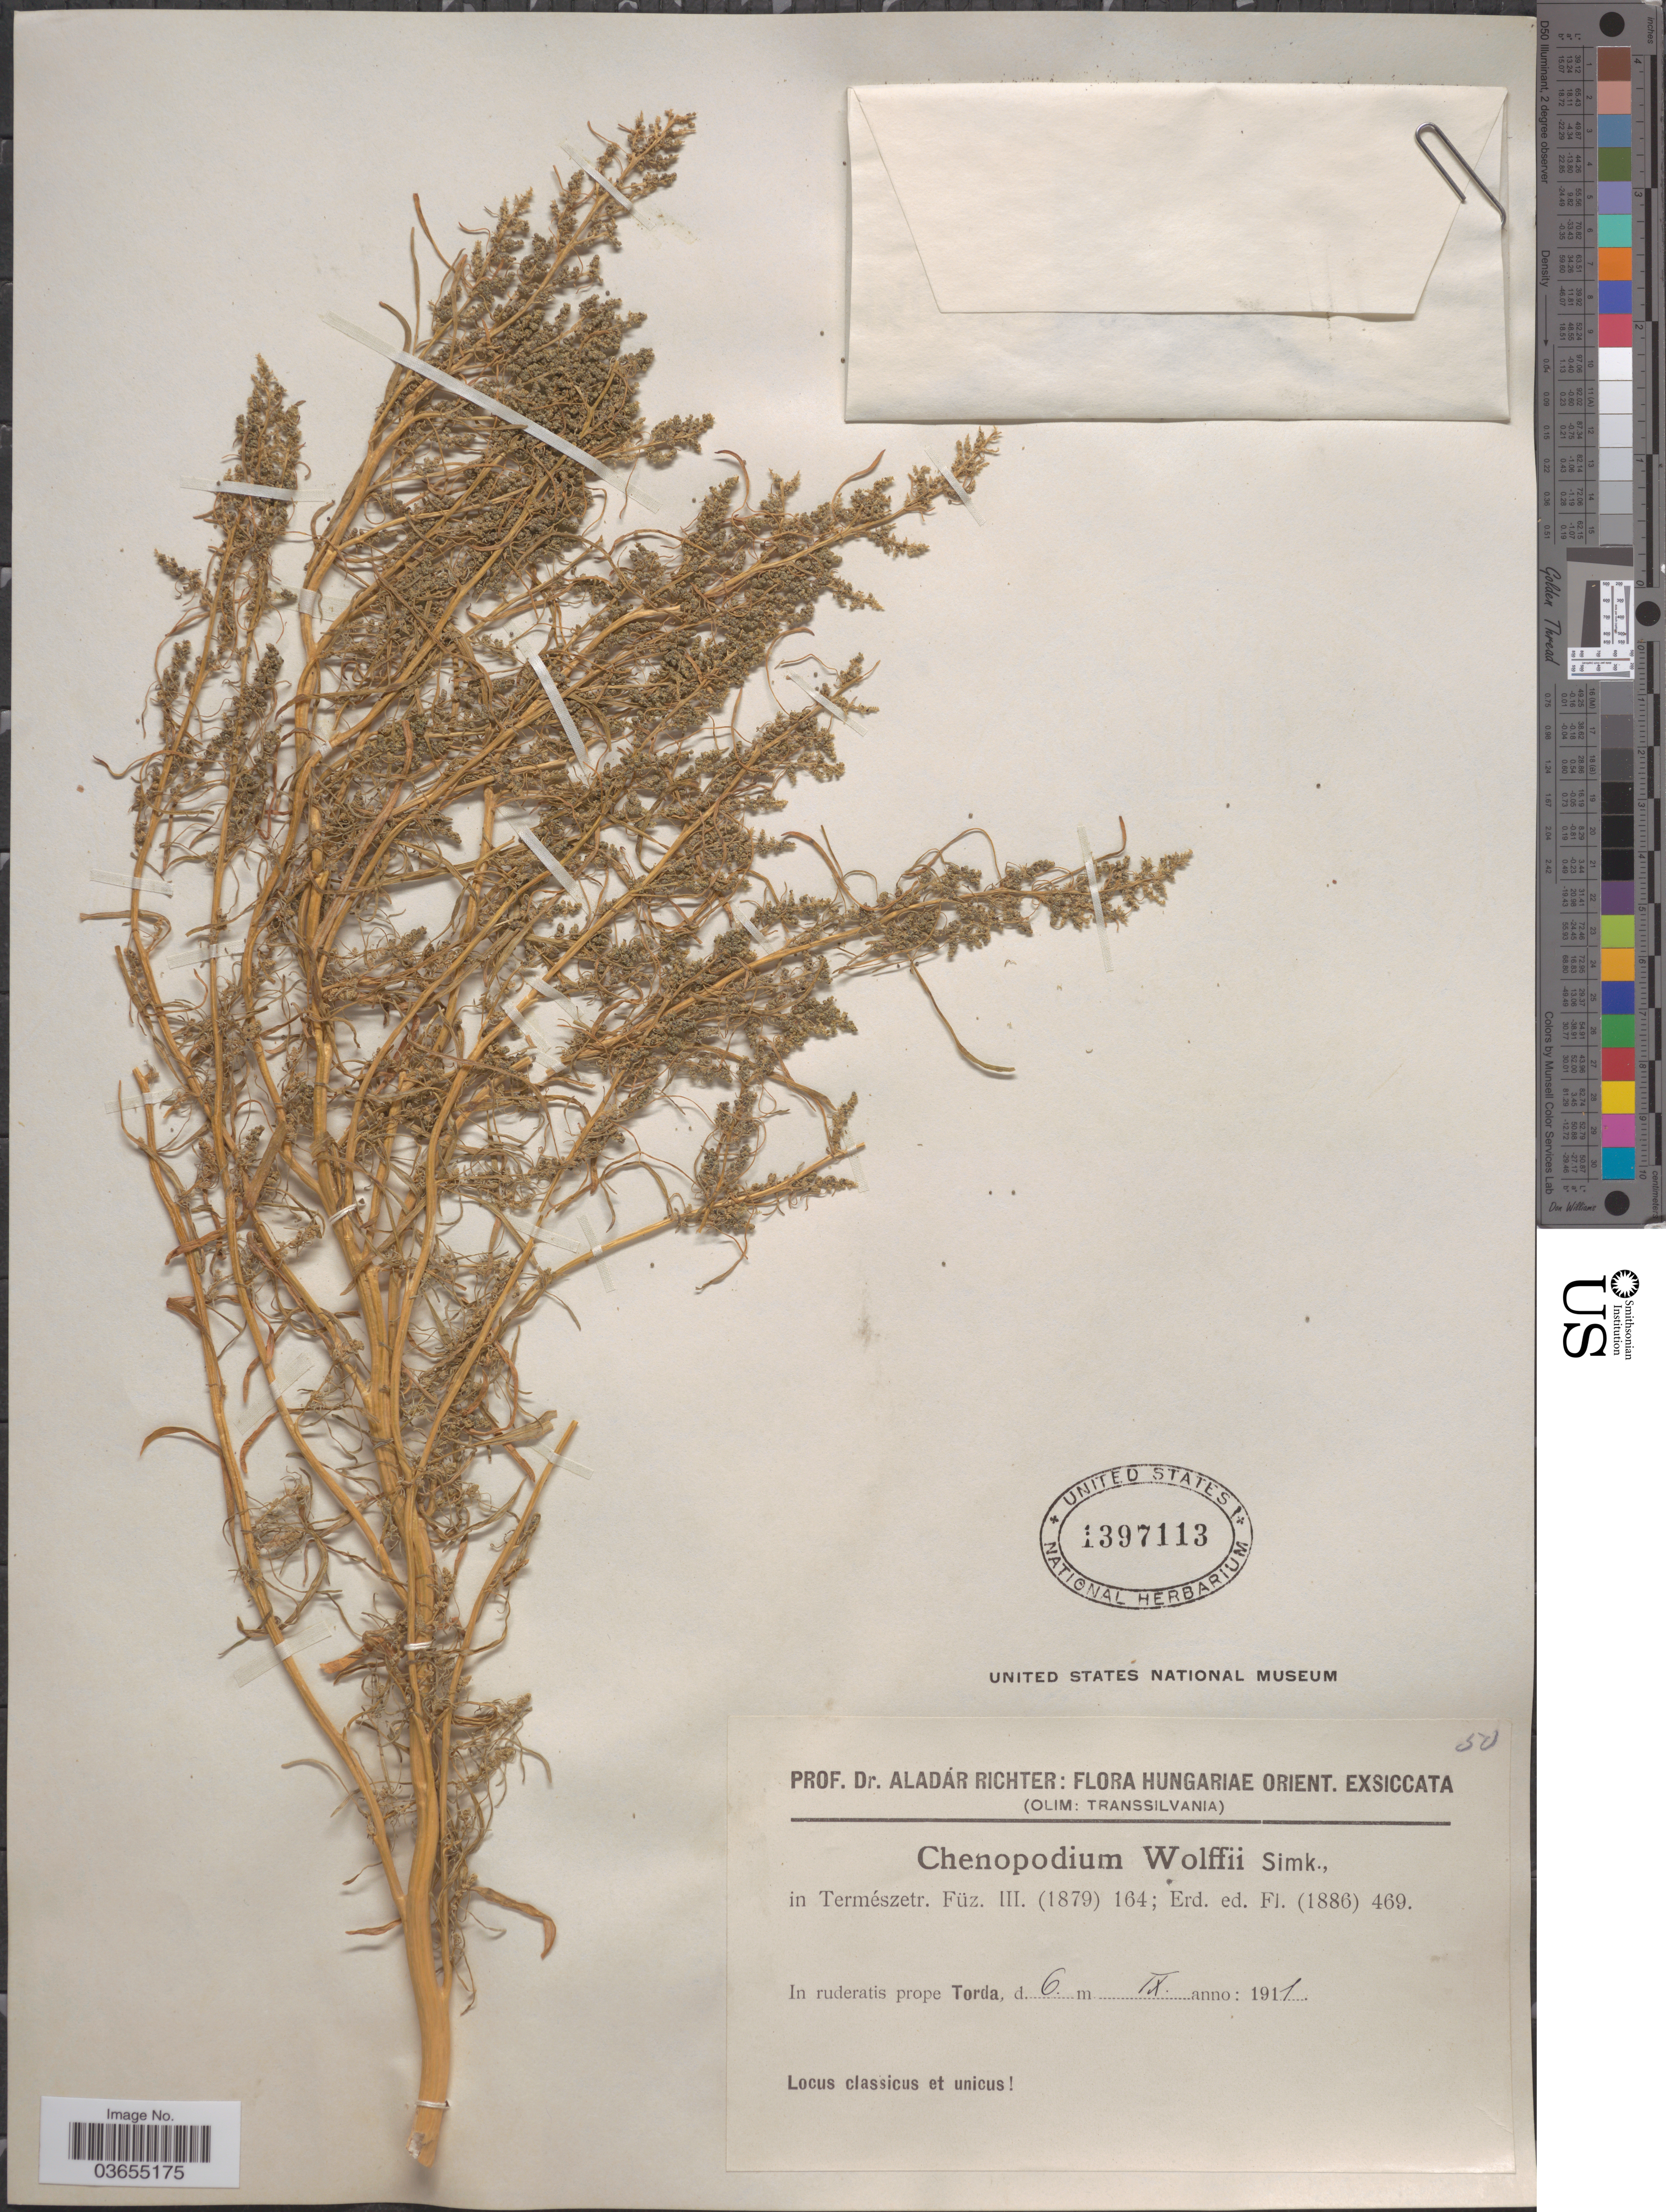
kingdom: Plantae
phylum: Tracheophyta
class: Magnoliopsida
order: Caryophyllales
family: Amaranthaceae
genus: Chenopodium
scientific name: Chenopodium wolfii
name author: Rydb.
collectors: A. Richter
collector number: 50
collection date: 1911-09-06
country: Hungary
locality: Hungariae Orient. (Olim: Transsilvania). In ruderatis prope Torda.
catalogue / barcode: US 1397113